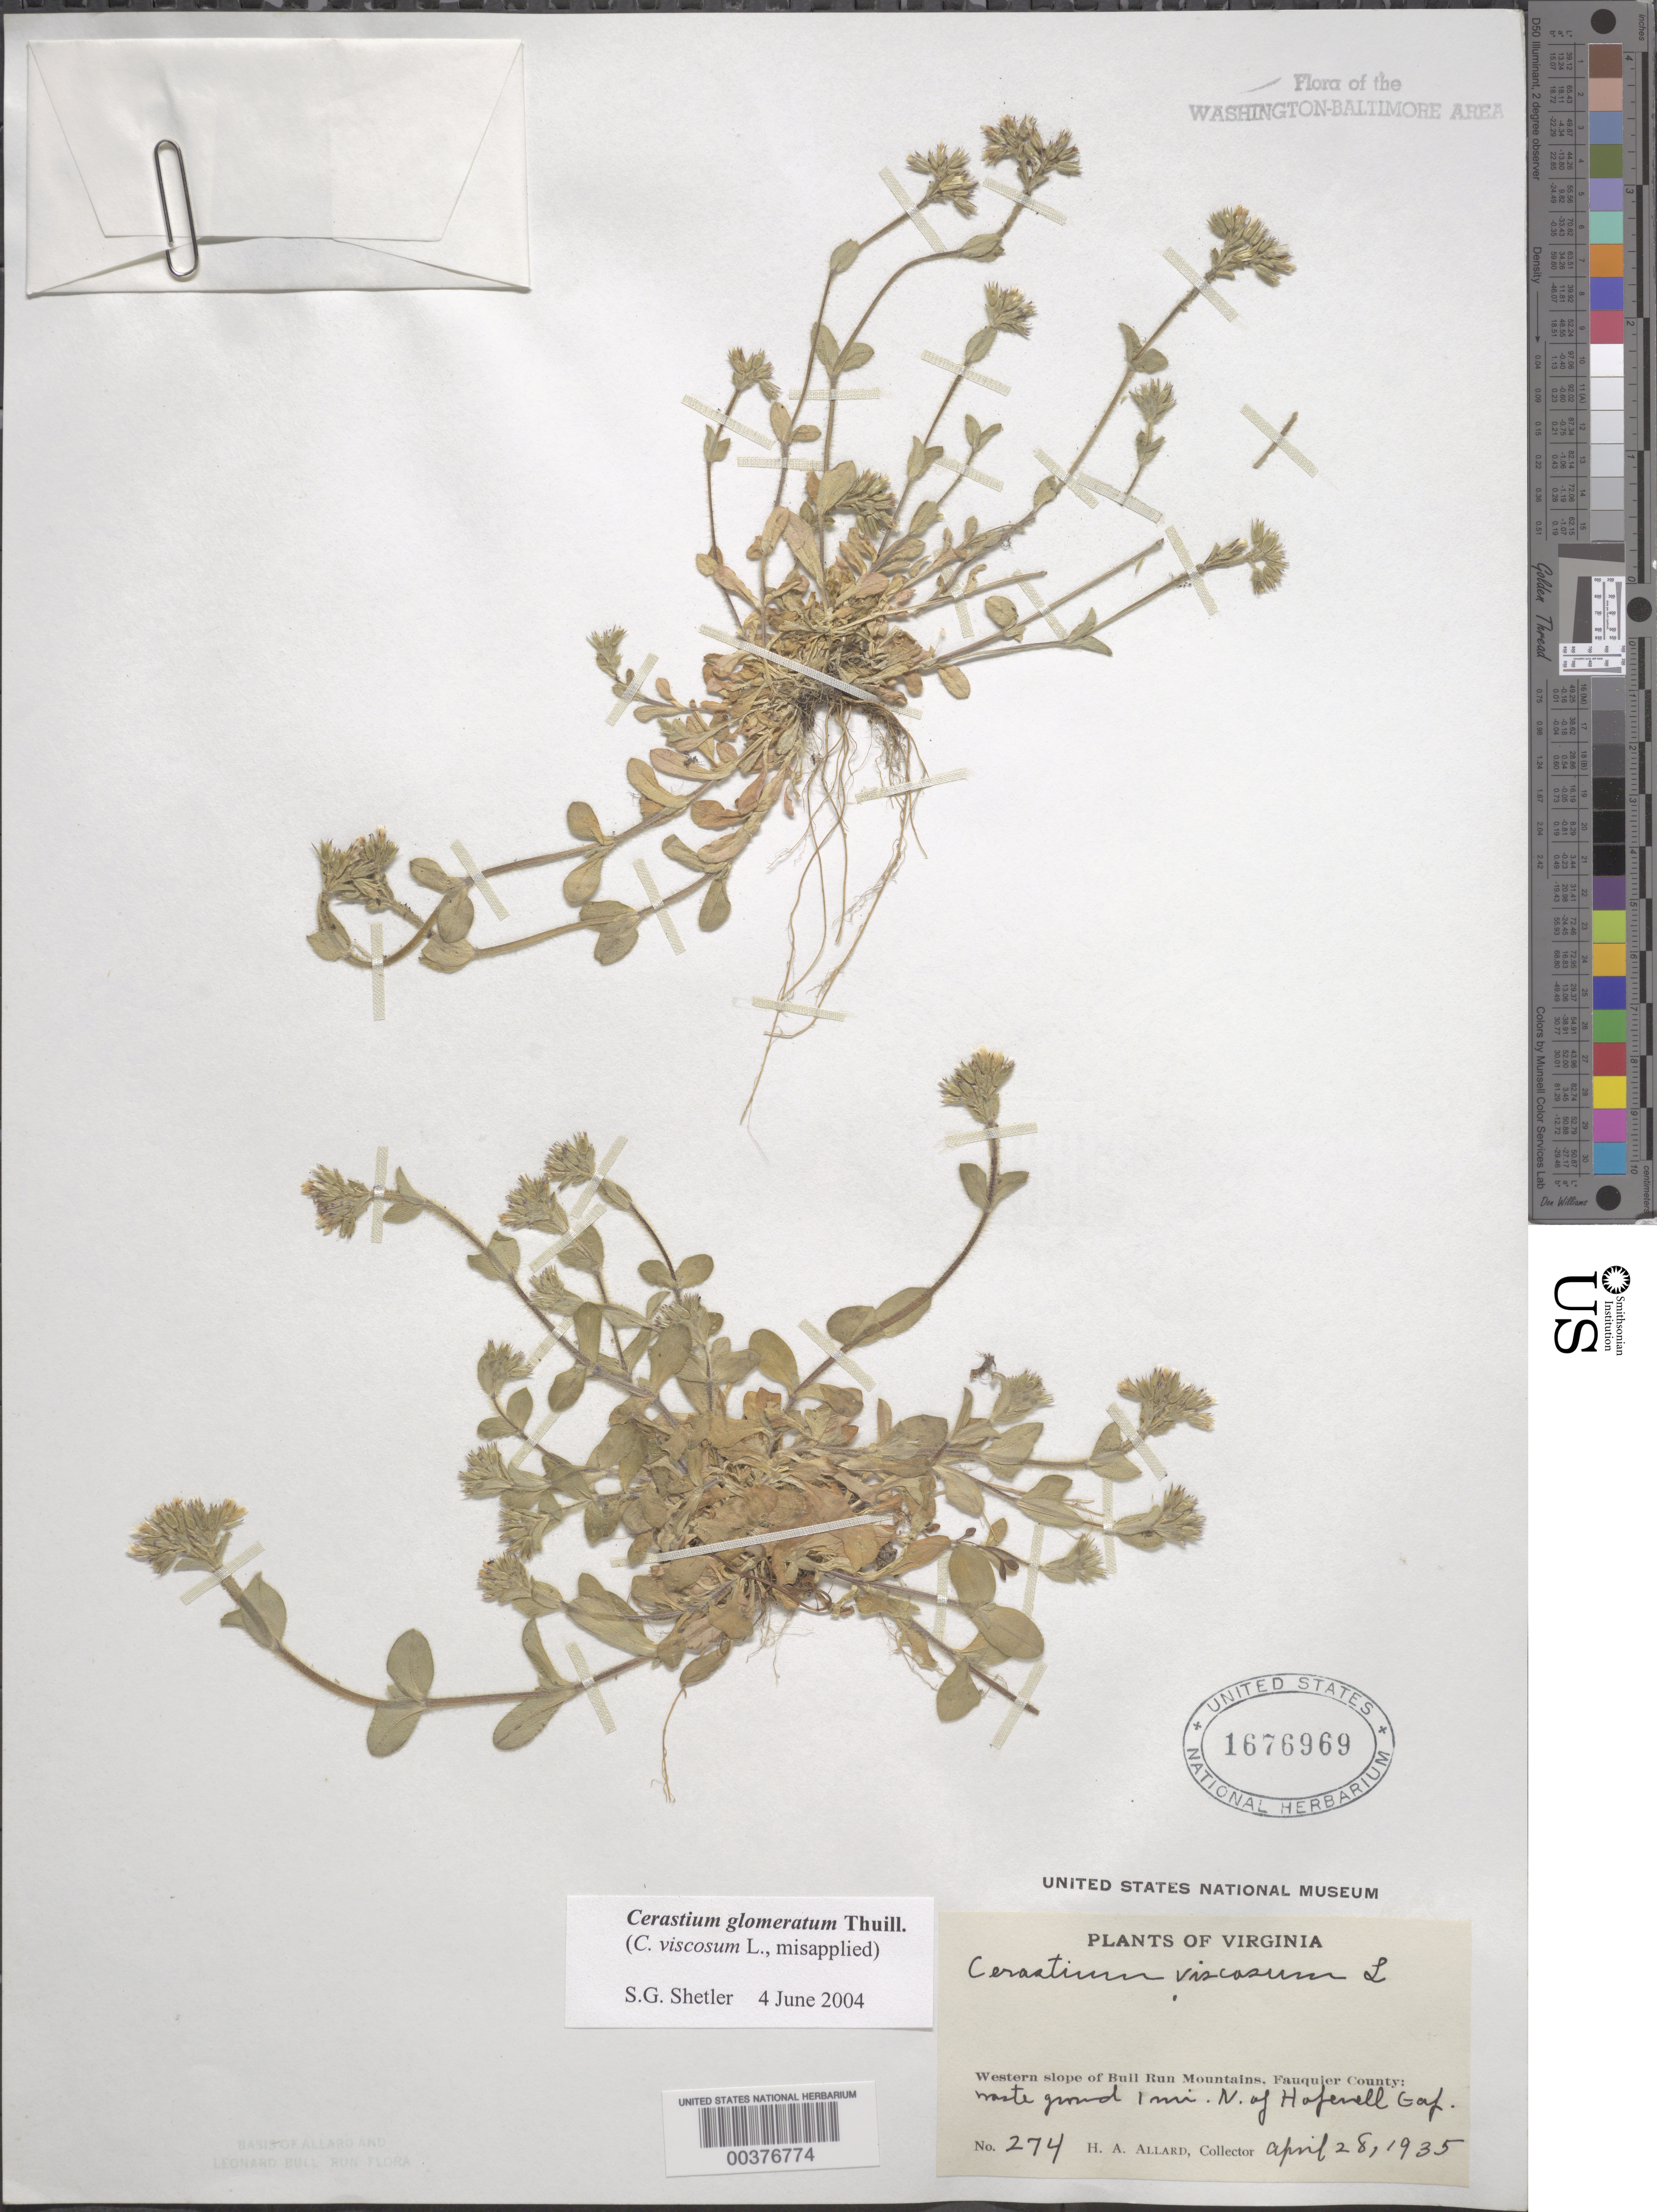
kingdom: Plantae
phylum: Tracheophyta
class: Magnoliopsida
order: Caryophyllales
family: Caryophyllaceae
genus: Cerastium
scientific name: Cerastium glomeratum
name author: Thuill.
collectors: H. A. Allard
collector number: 274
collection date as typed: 28 Apr 1935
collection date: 1935-04-28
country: United States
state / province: Virginia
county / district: Fauquier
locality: North of Hopewell Gap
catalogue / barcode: US 1676969